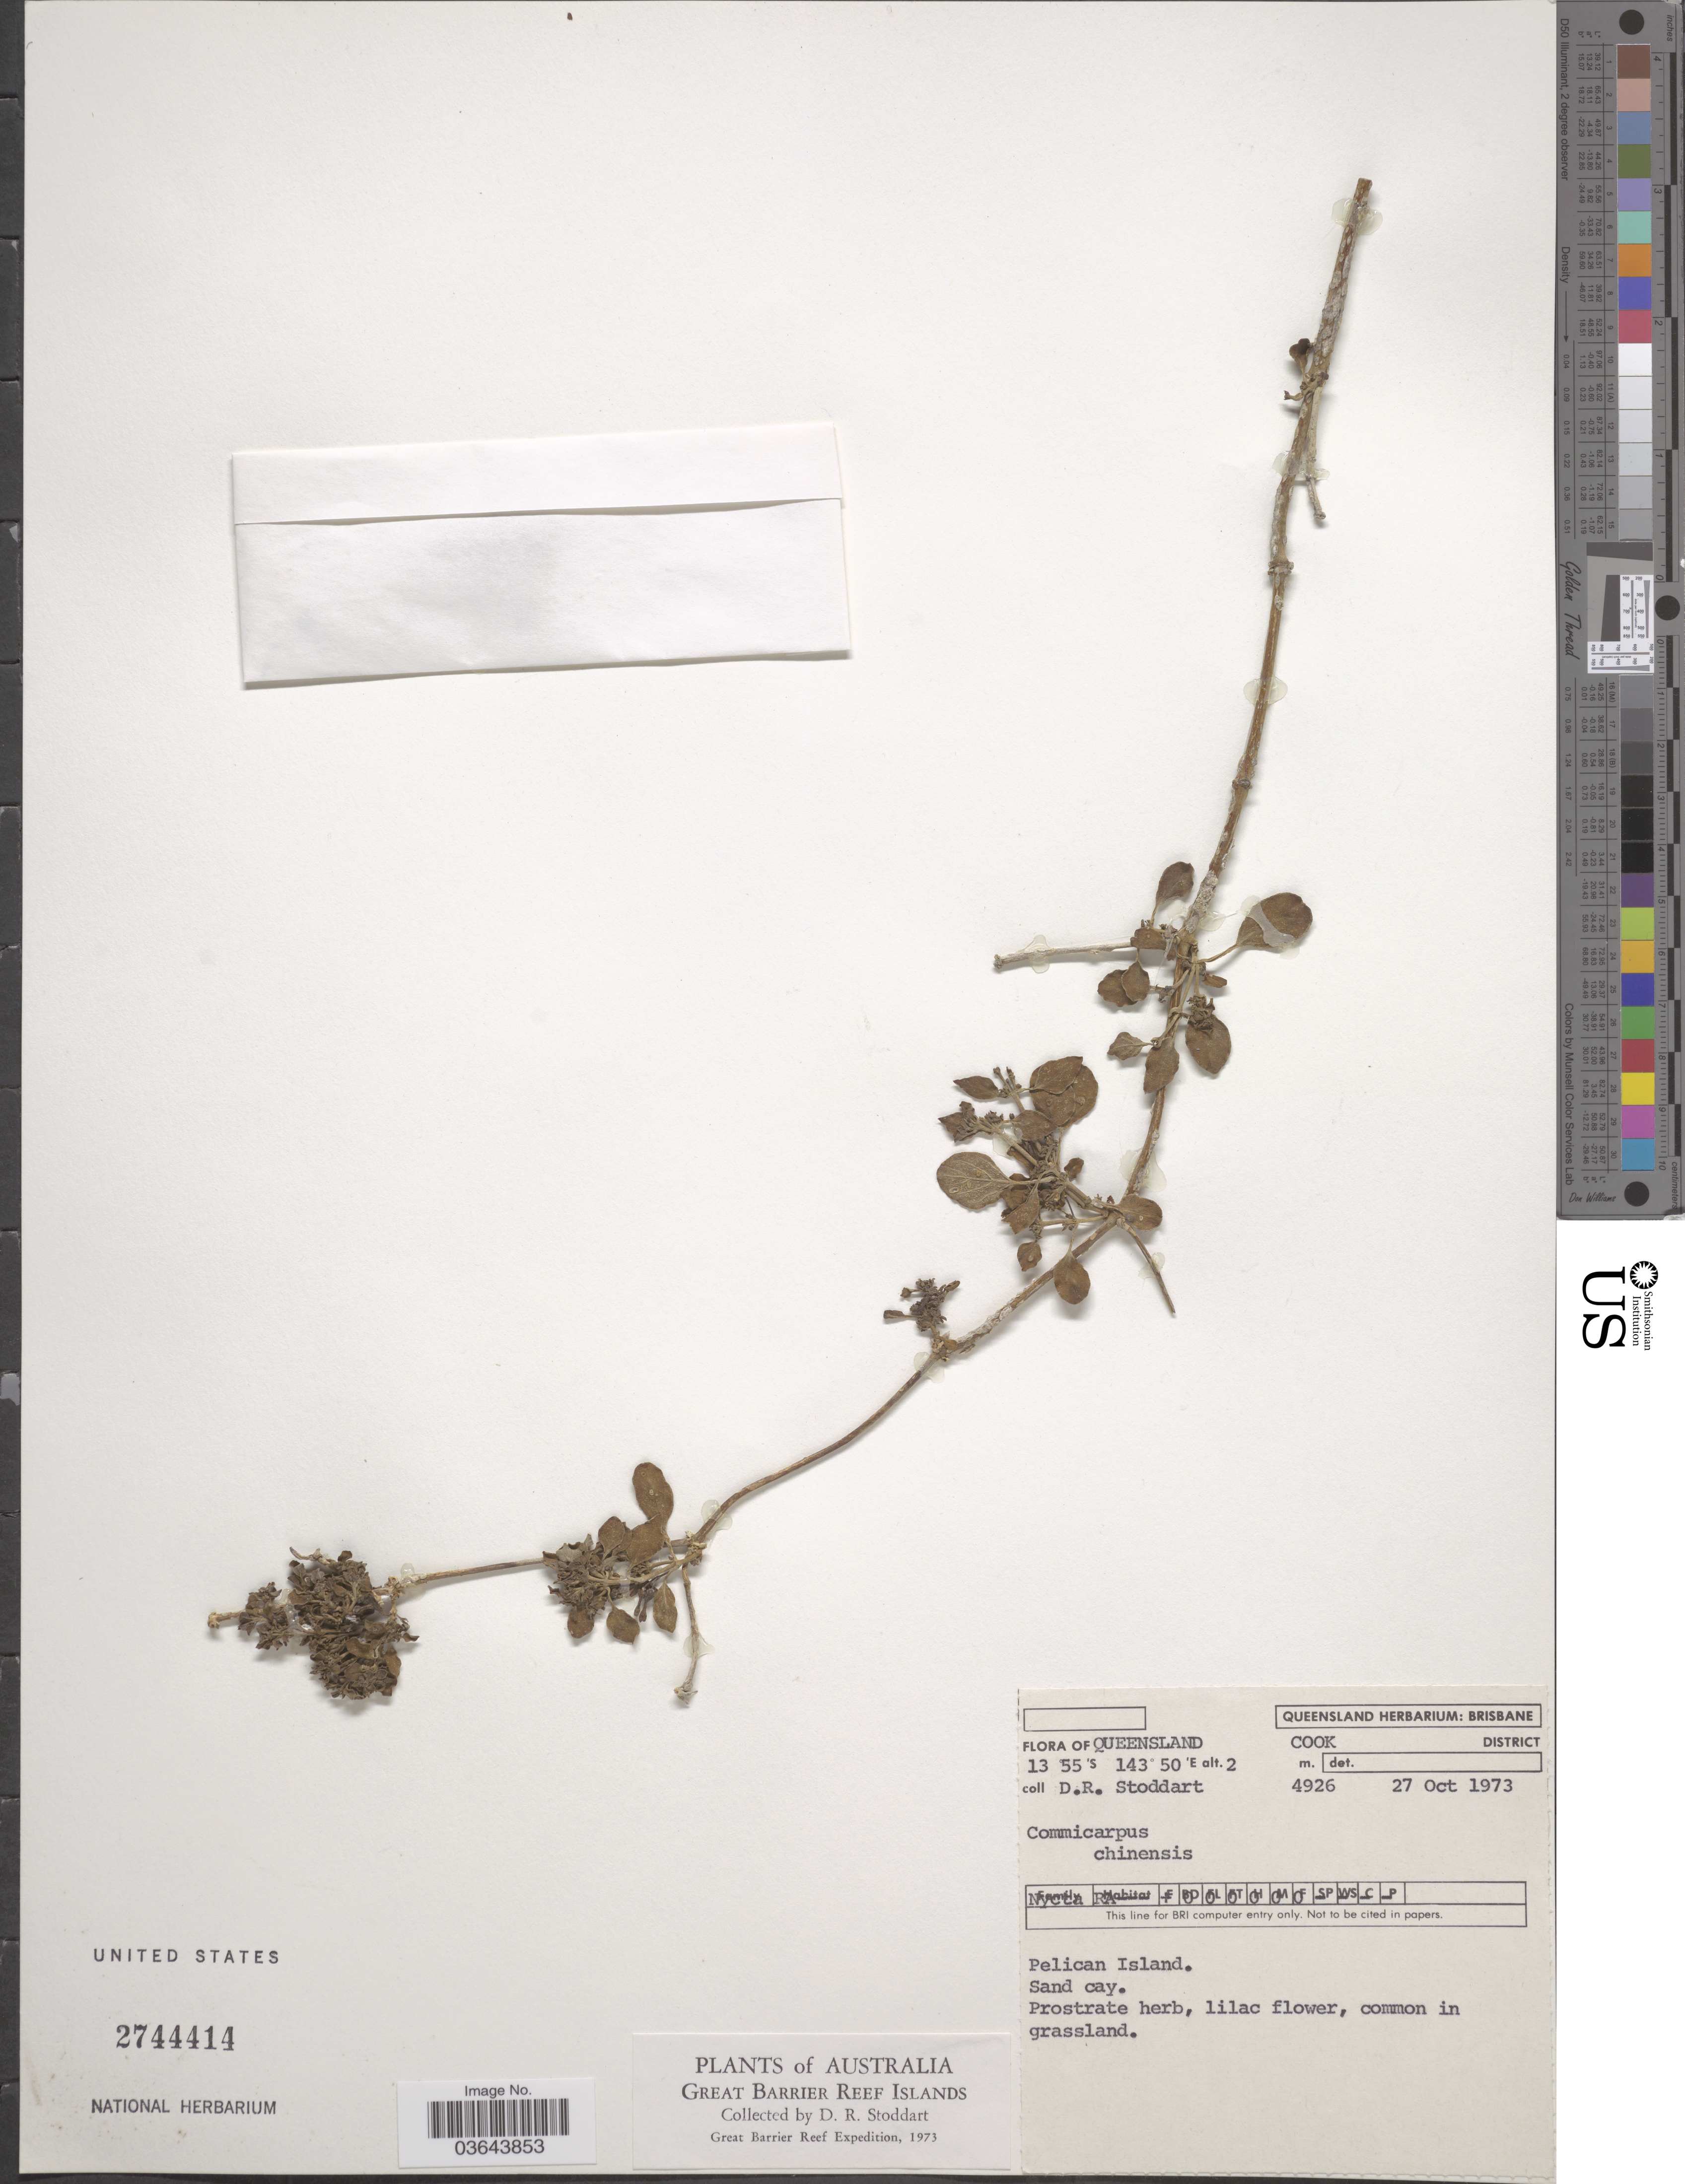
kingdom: Plantae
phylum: Tracheophyta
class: Magnoliopsida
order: Caryophyllales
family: Nyctaginaceae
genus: Boerhavia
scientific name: Boerhavia chinensis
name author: Druce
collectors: D. R. Stoddart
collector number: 4926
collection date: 1973-10-27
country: Australia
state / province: Queensland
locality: Cook District. Pelican Island.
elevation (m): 2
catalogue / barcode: US 2744414